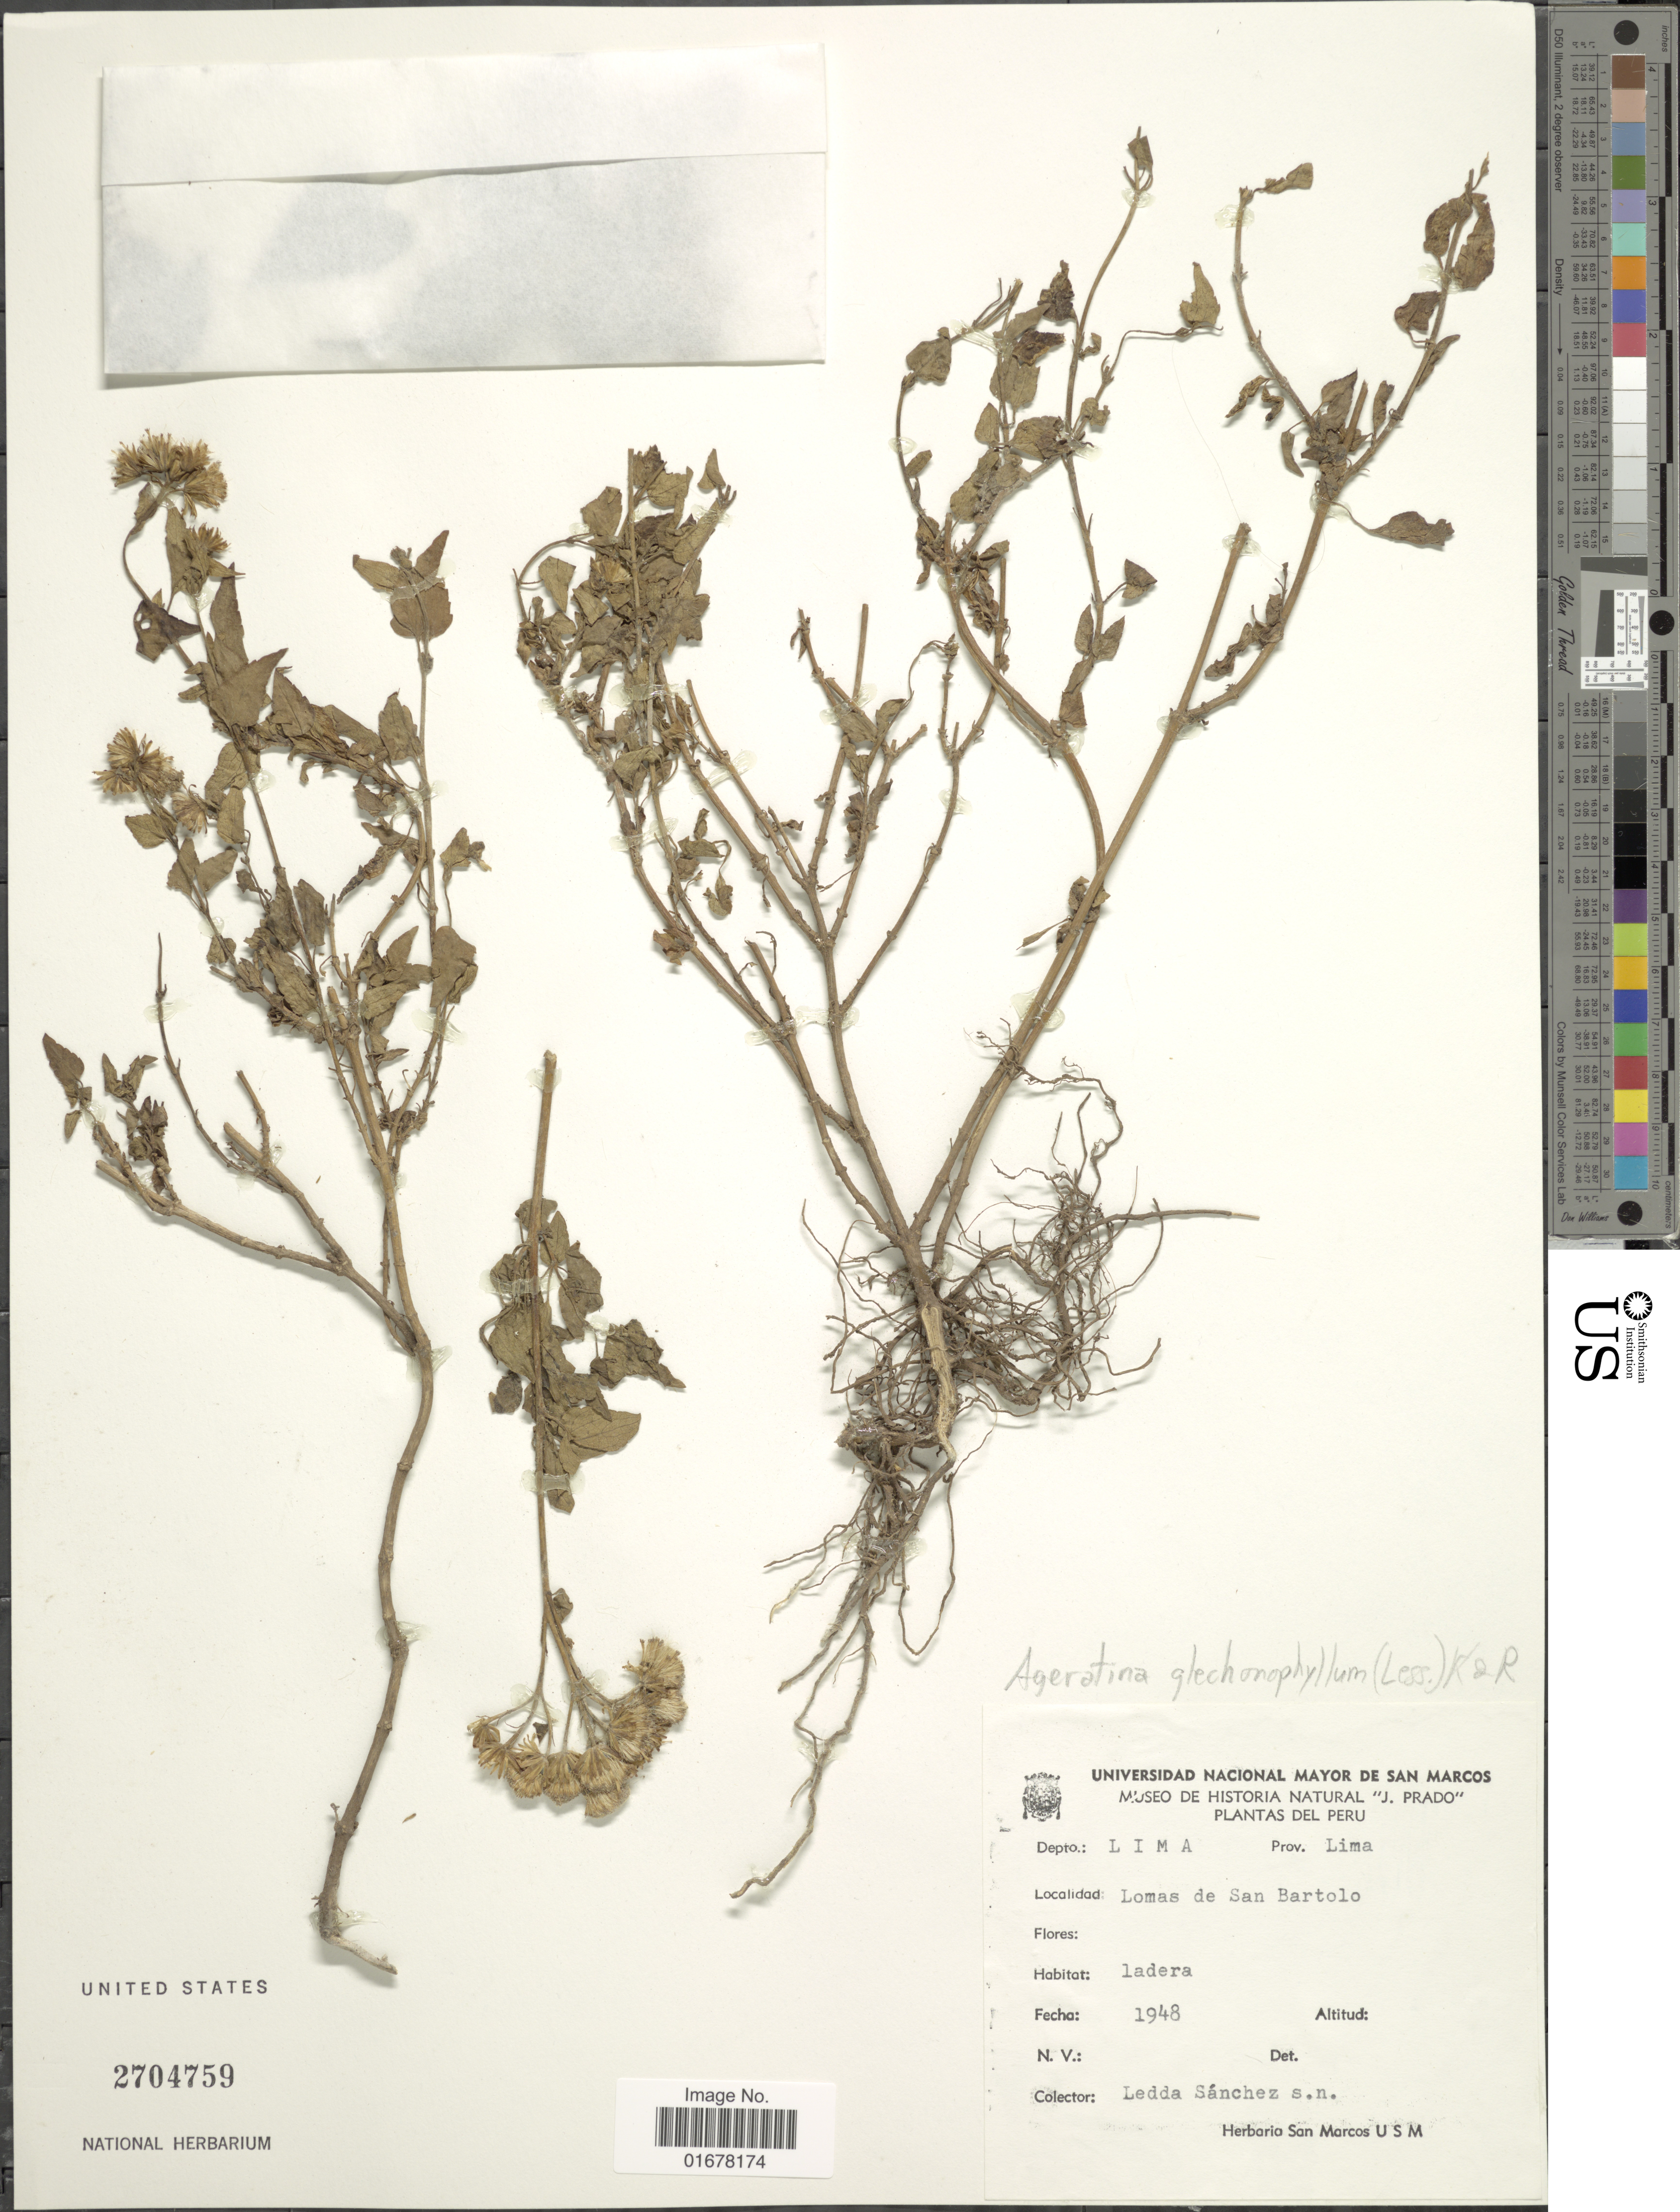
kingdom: Plantae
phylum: Tracheophyta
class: Magnoliopsida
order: Asterales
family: Asteraceae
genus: Ageratina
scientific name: Ageratina azangaroensis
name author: (Sch. Bip. ex Wedd.) R.M. King & H. Rob.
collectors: L. Sanchez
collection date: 1948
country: Peru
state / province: Lima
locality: Depto.: Lima, Prov.: Lima, Lomas de San Bartolo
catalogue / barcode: US 2704759